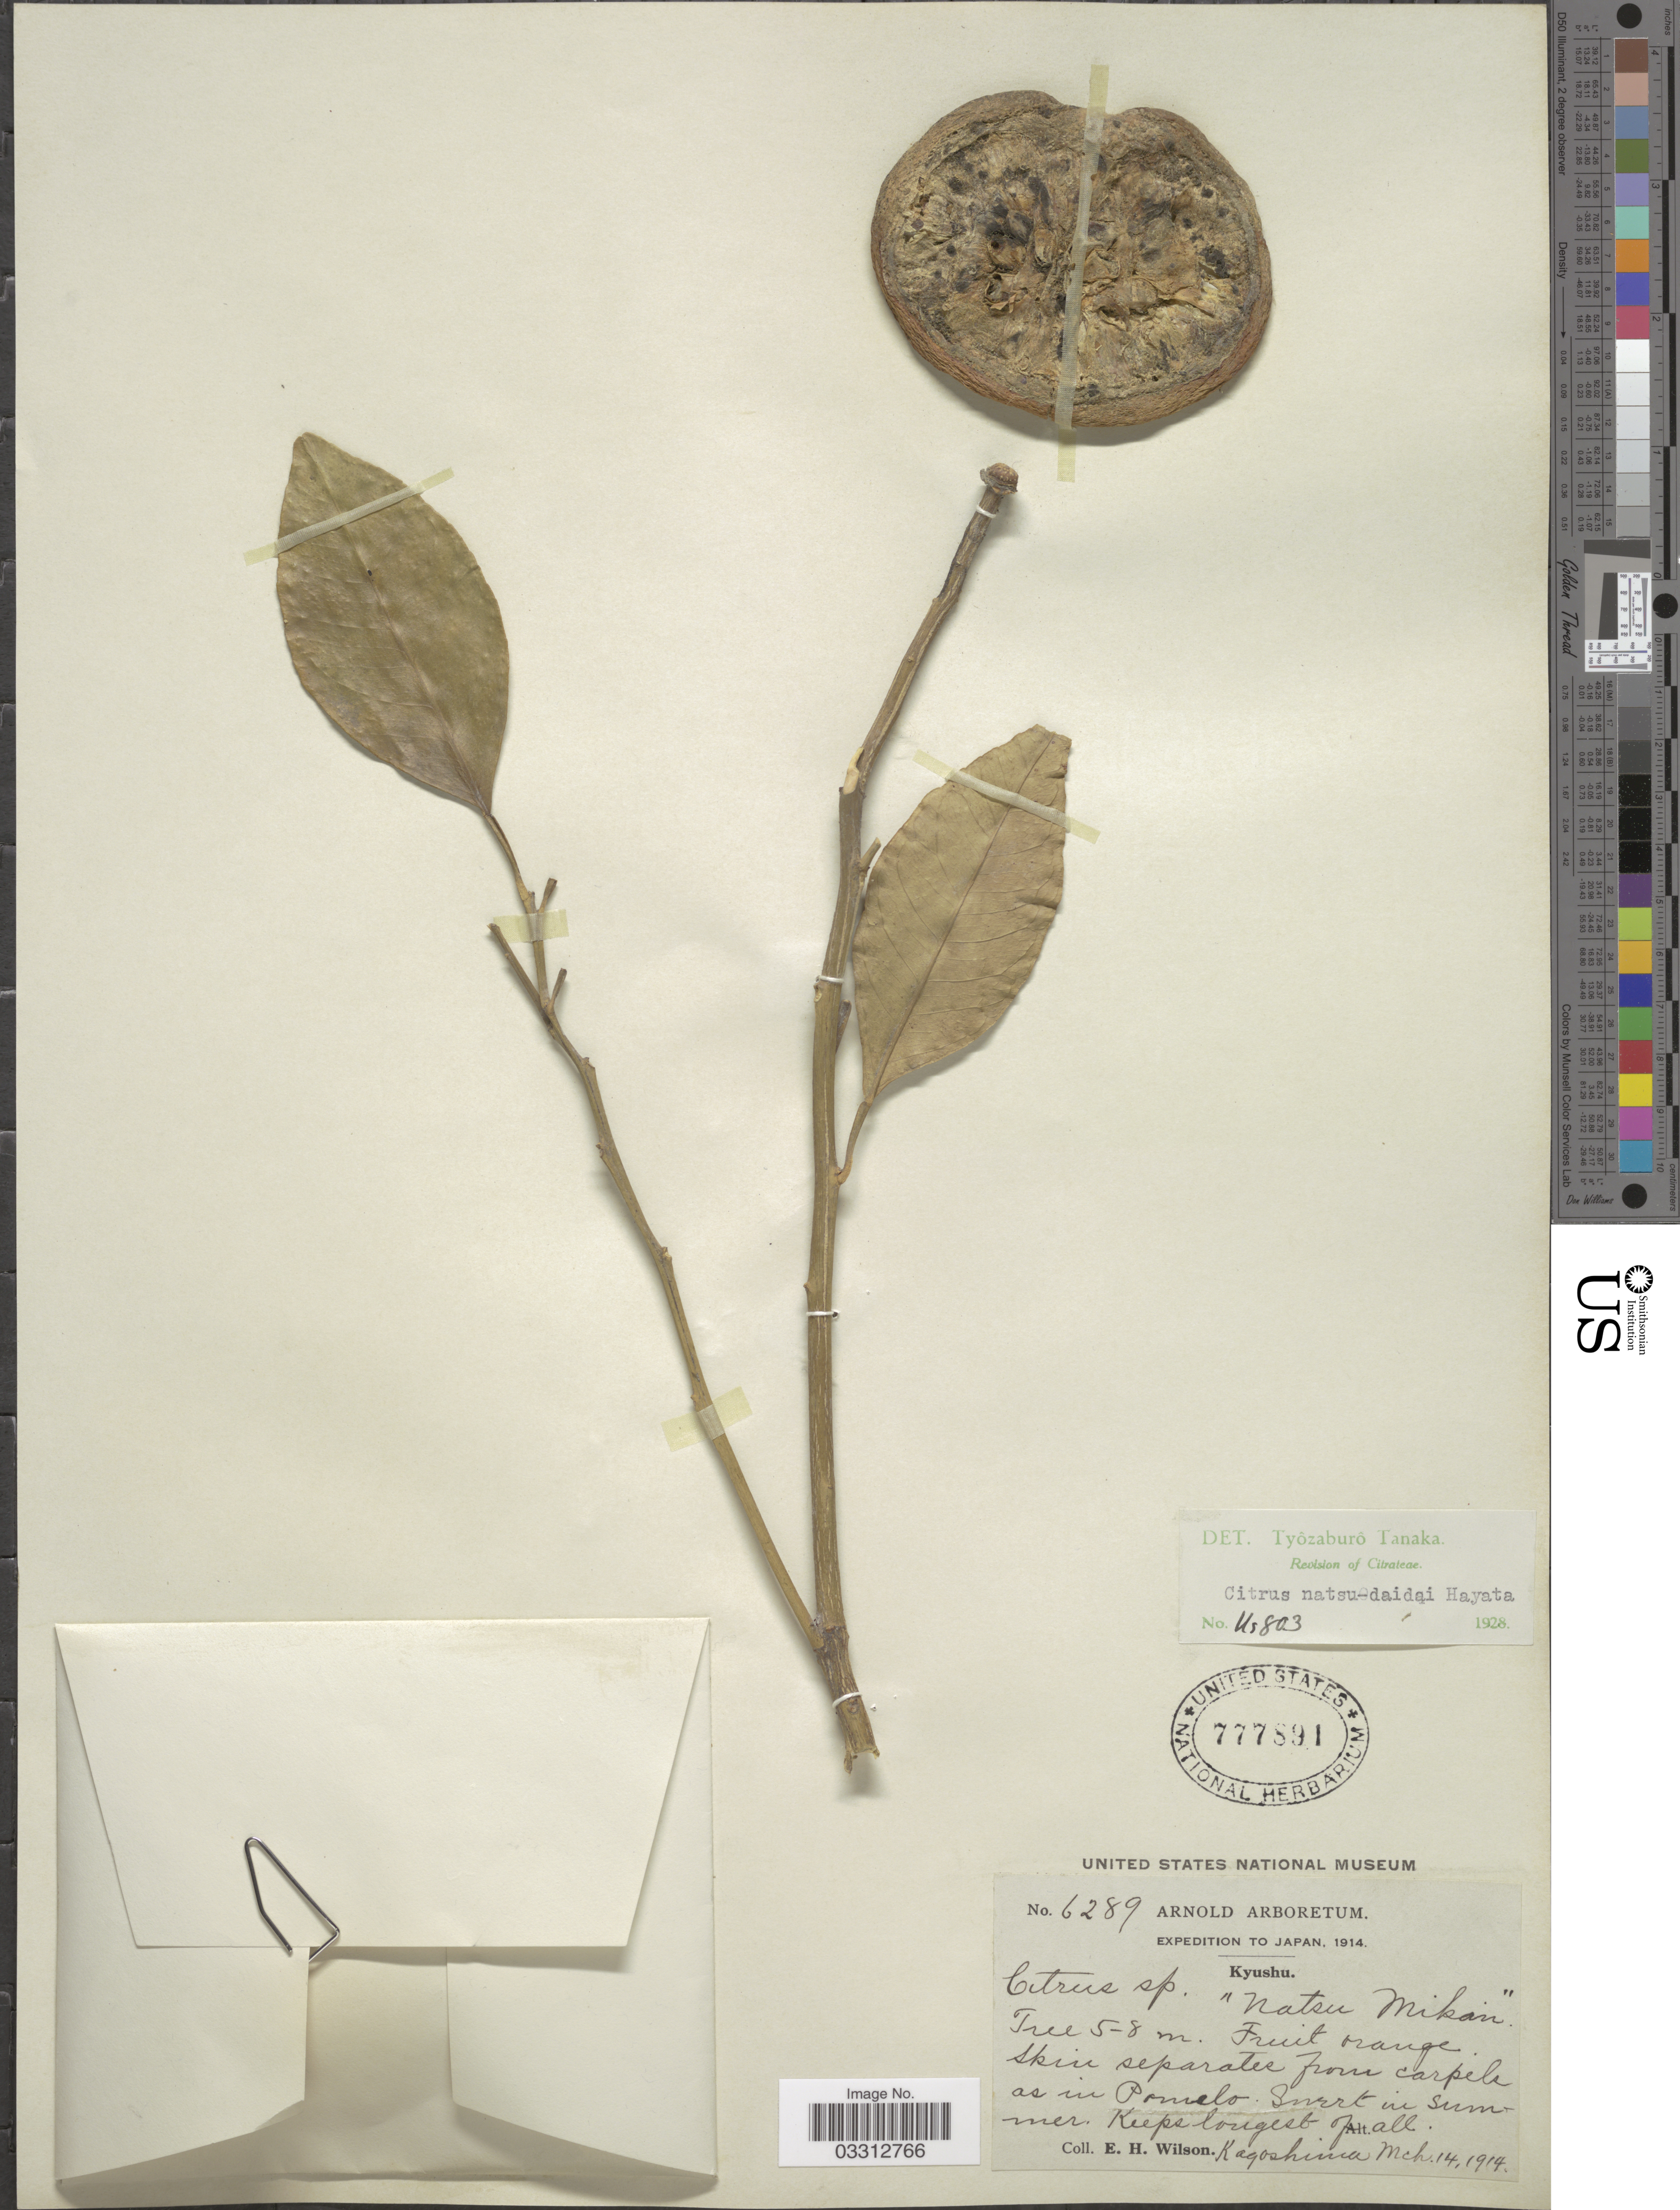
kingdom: Plantae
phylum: Tracheophyta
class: Magnoliopsida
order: Sapindales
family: Rutaceae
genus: Citrus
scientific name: Citrus natsudaidai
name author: Hayata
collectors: E. Wilson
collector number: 6289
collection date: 1914-03-14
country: Japan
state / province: Kagosima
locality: Kyushu, Kagoshima.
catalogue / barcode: US 777891